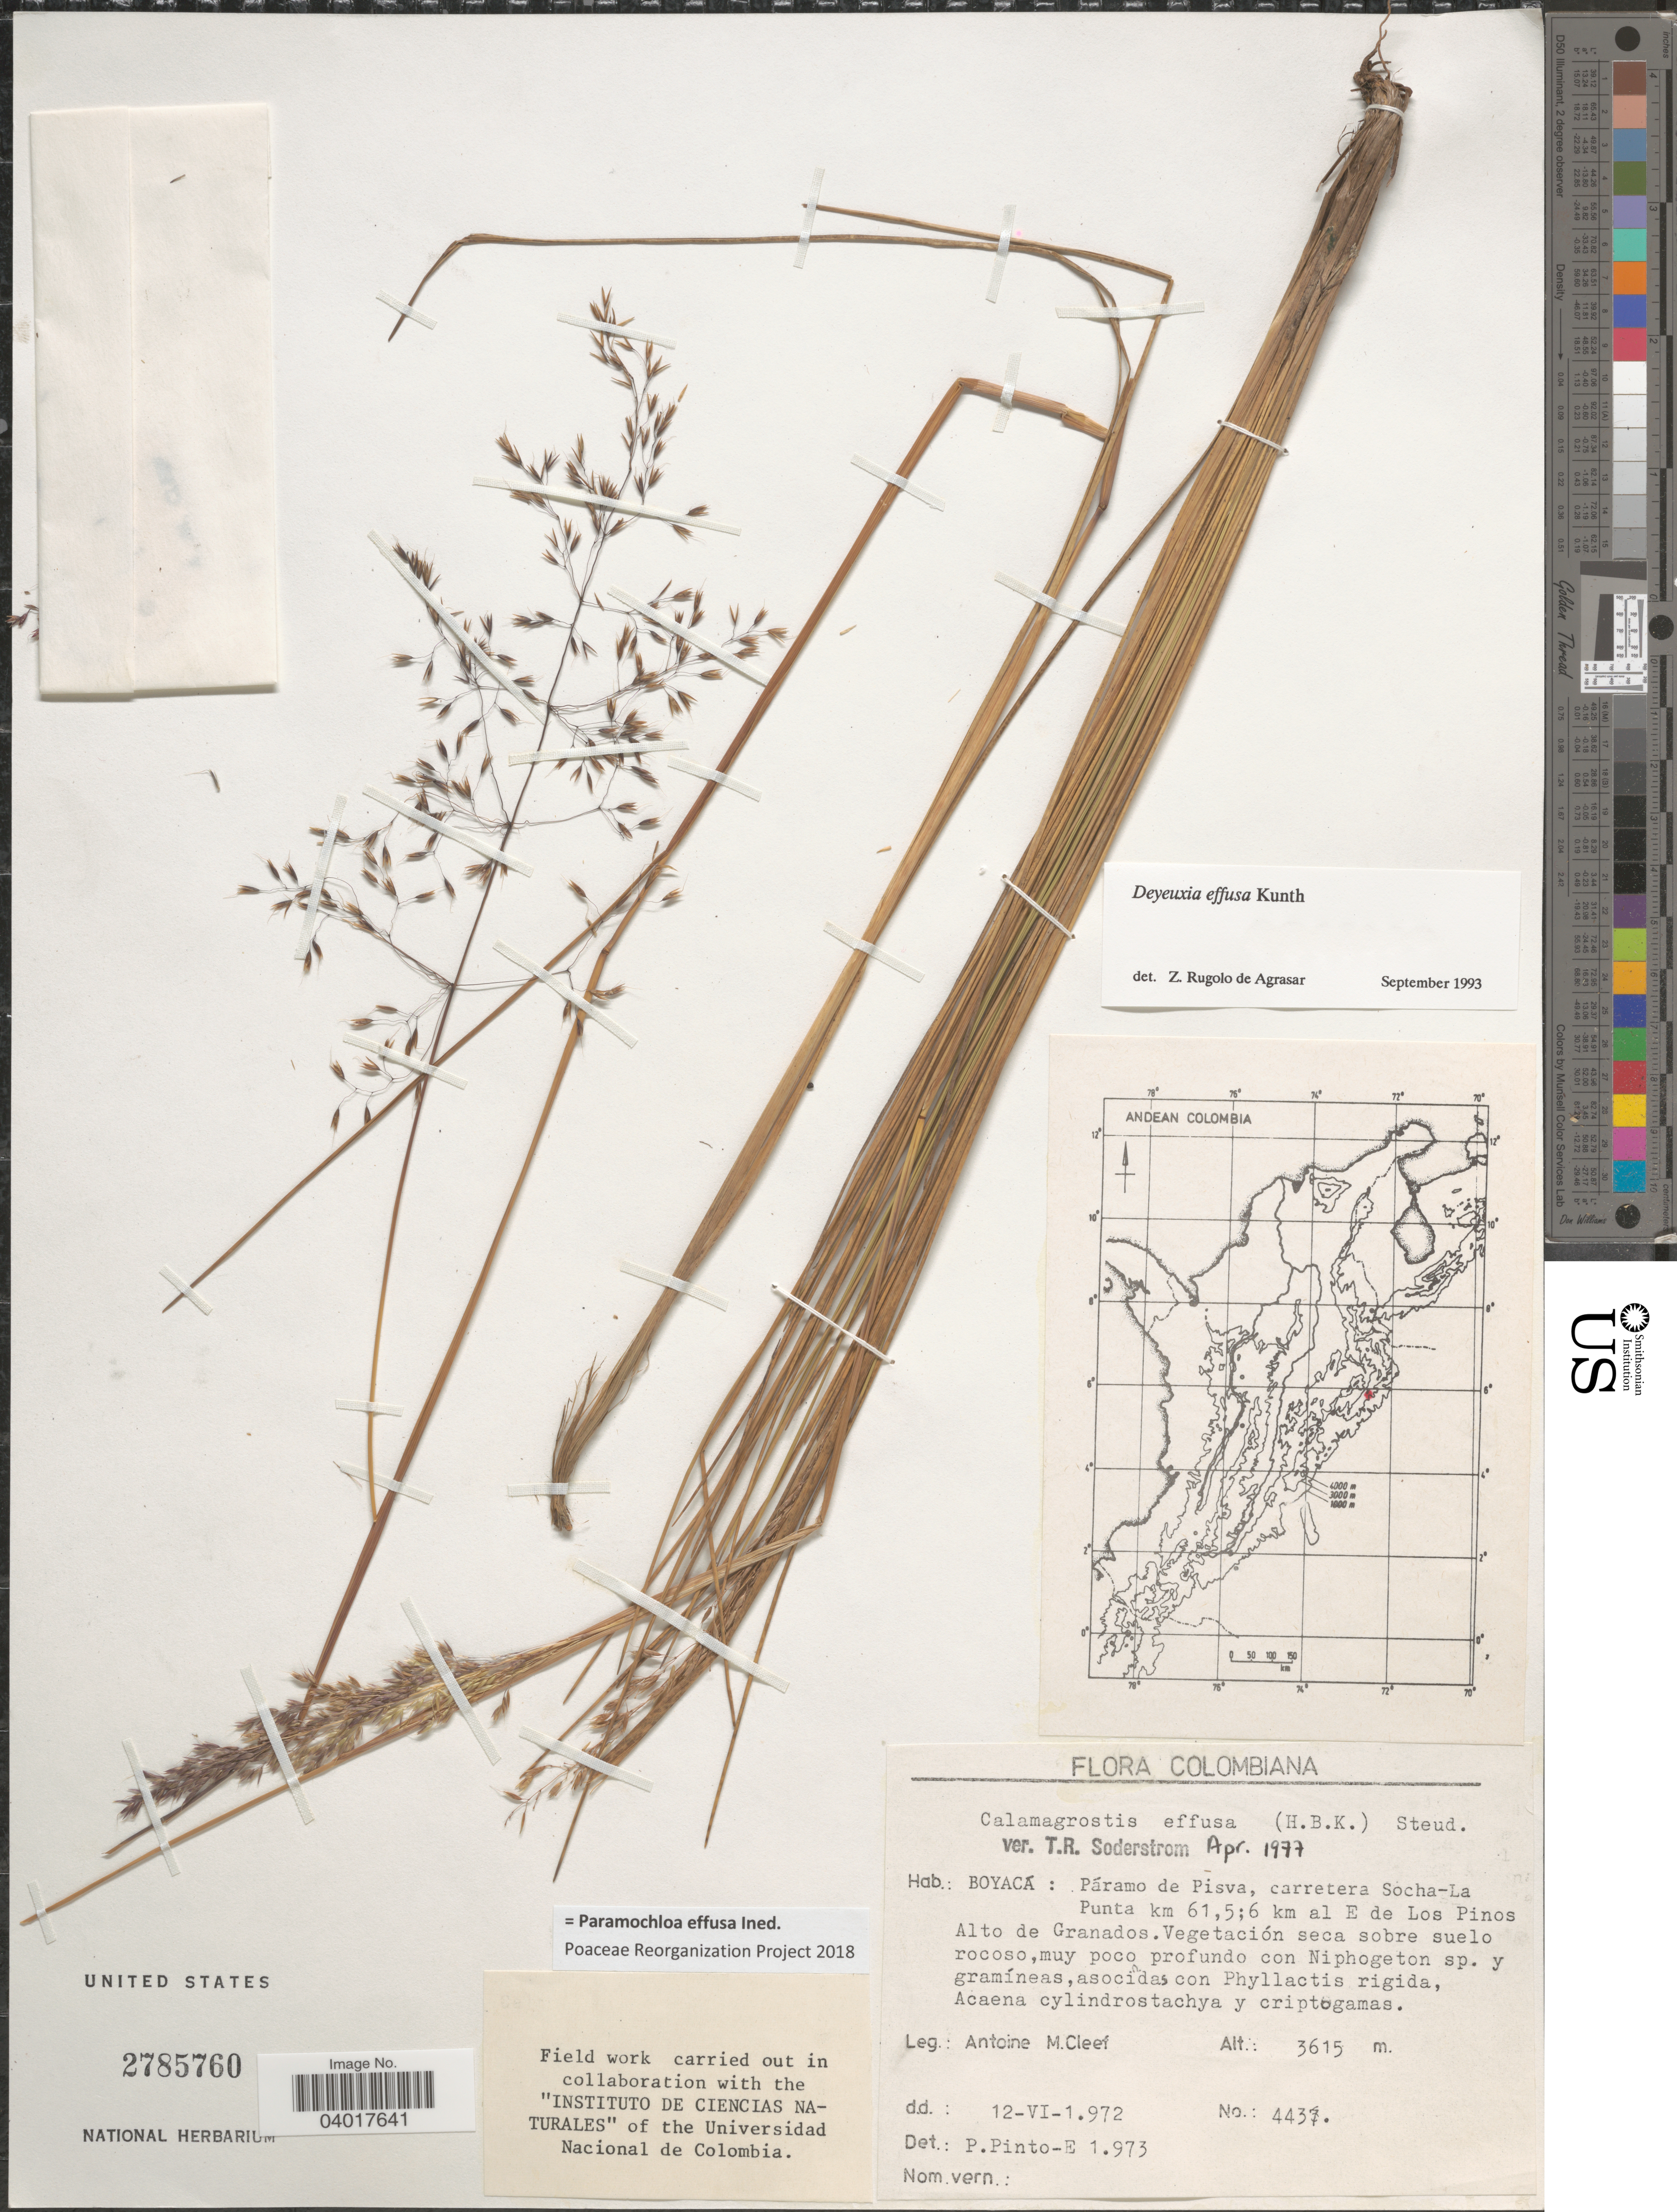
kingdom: Plantae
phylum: Tracheophyta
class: Liliopsida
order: Poales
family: Poaceae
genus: Paramochloa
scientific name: Paramochloa effusa ined.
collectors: A. M. Cleef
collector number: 4437*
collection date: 1972-06-12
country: Colombia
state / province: Boyacá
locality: Páramo de Pisva, carretera Socha-La Punta km 61,5; 6 km al E de Los Pinos Alto de Granados.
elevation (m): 3615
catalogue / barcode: US 2785760